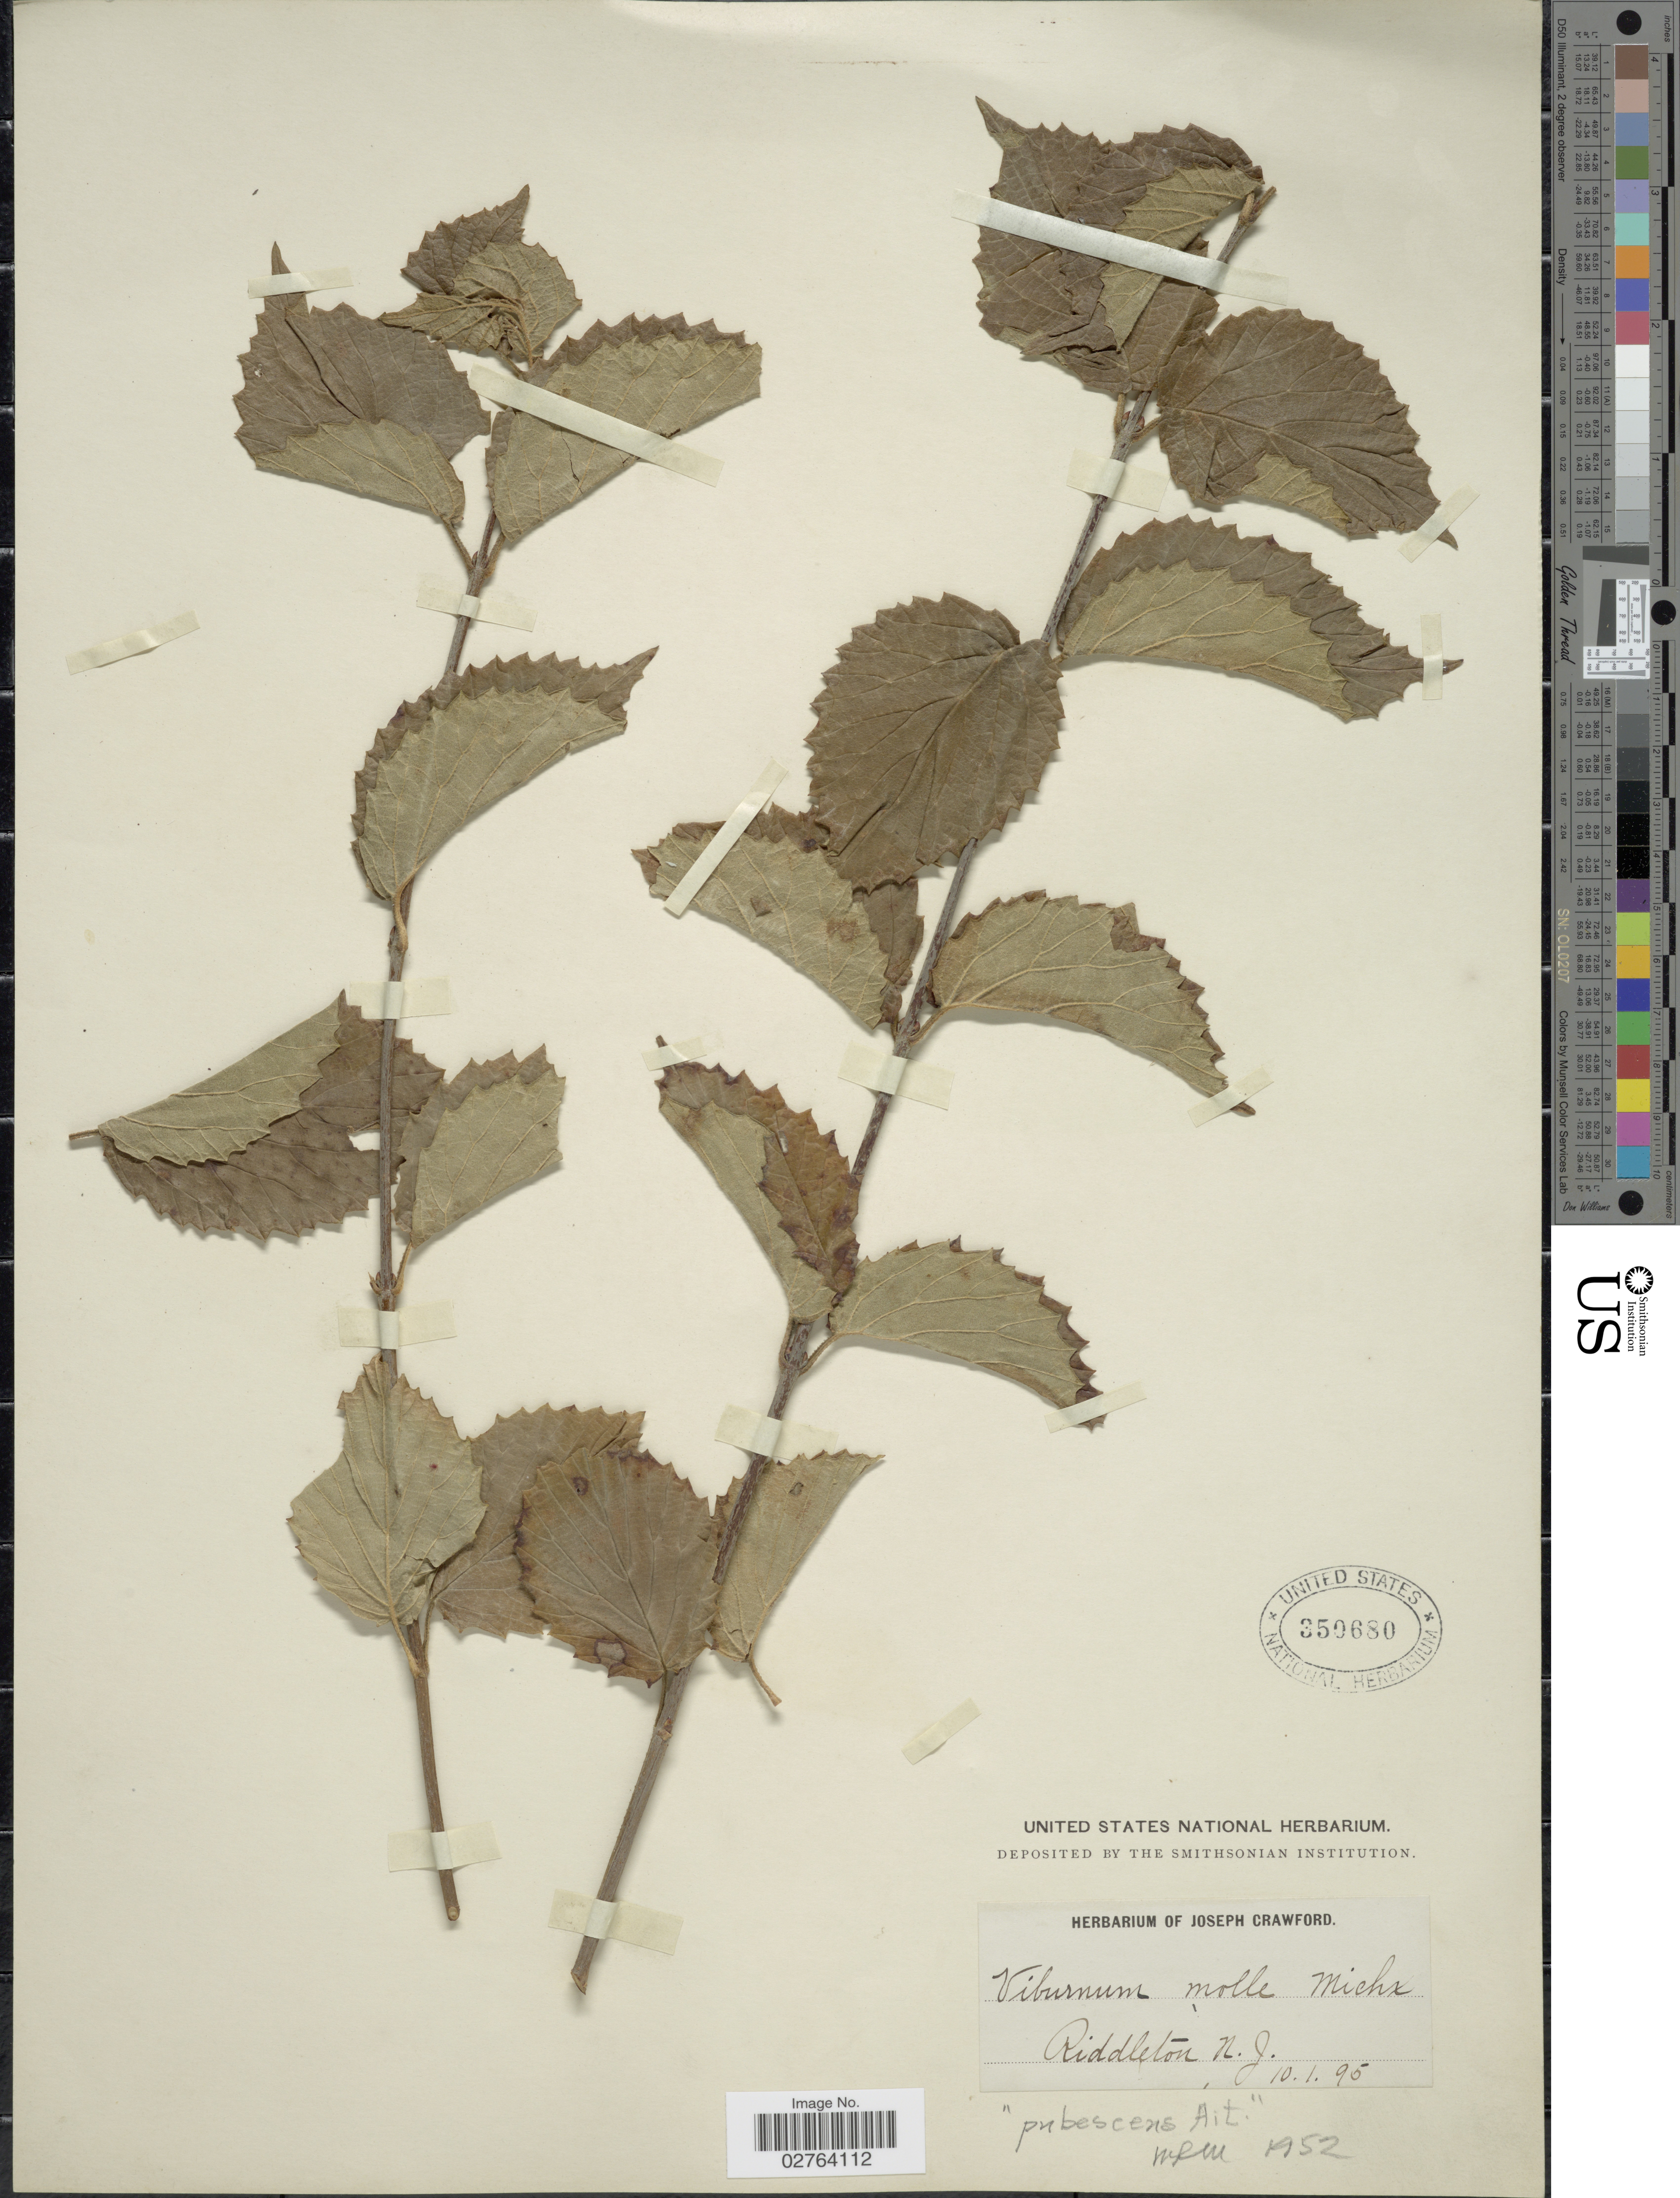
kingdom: Plantae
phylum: Tracheophyta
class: Magnoliopsida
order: Dipsacales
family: Viburnaceae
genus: Viburnum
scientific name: Viburnum pubescens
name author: (Aiton) Pursh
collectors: ex herb. Joseph Crawford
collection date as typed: Transcribed d/m/y: 1/10/95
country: United States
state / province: New Jersey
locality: Riddleton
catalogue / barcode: US 350680